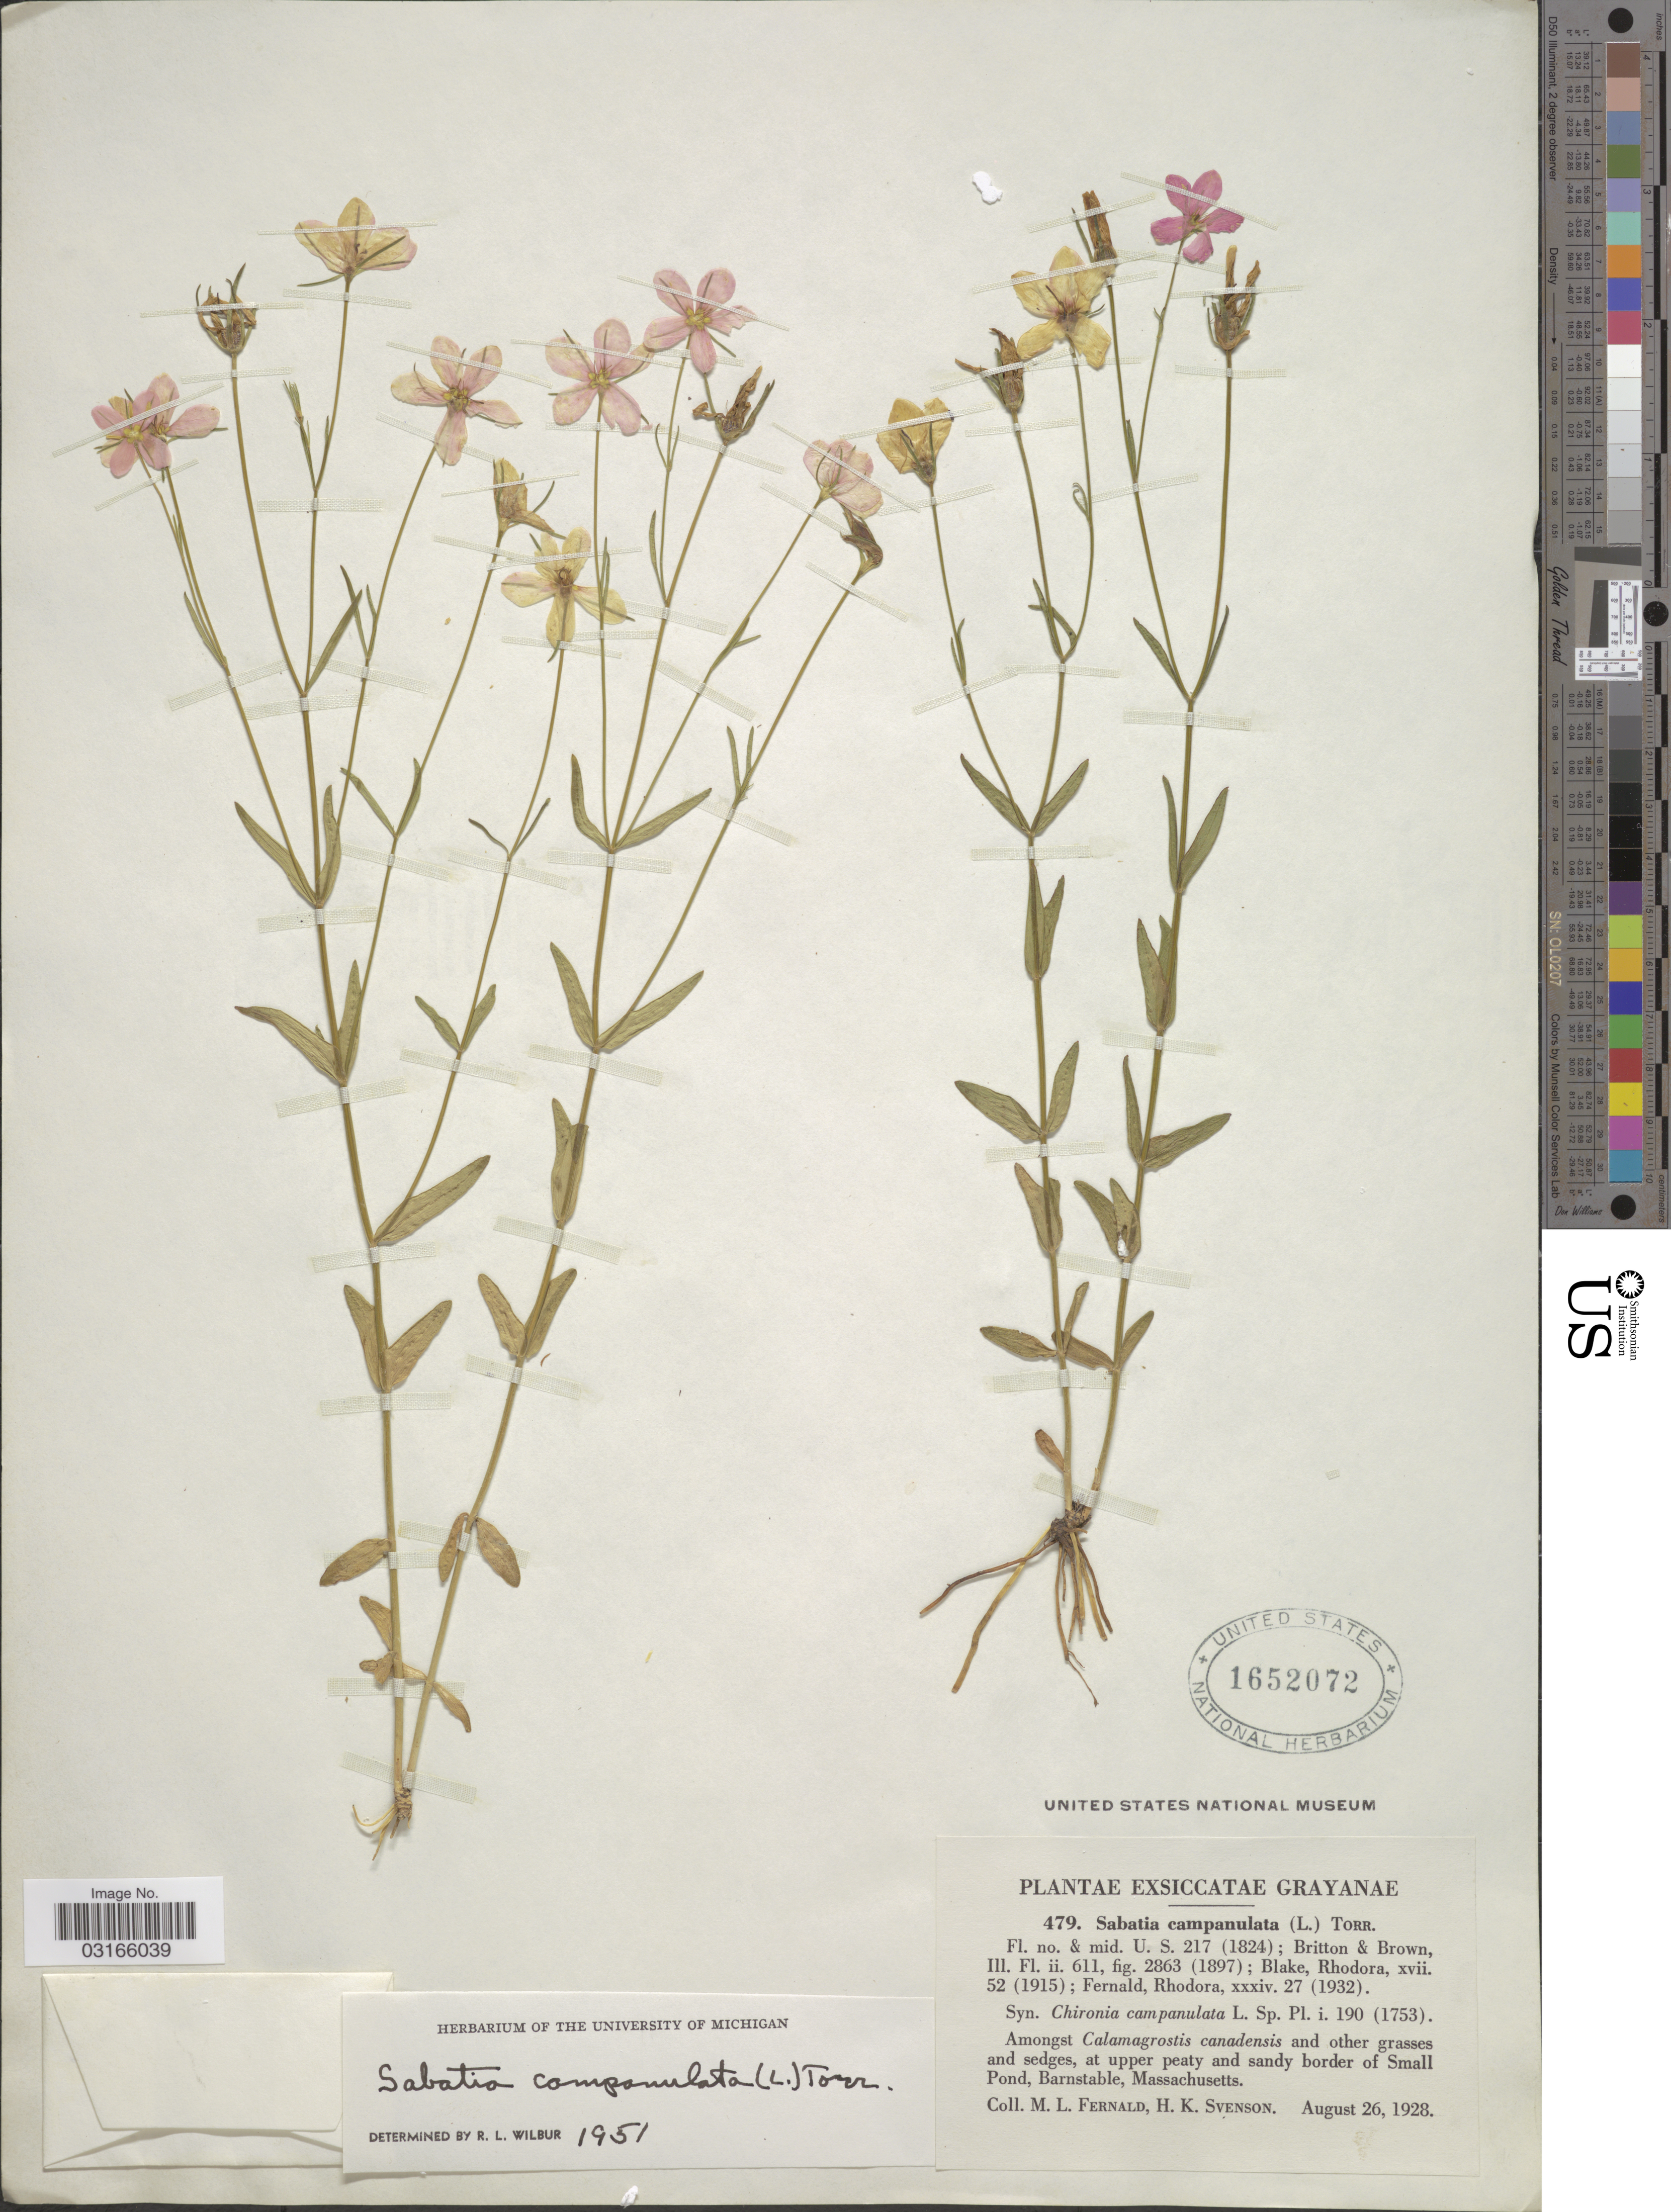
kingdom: Plantae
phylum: Tracheophyta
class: Magnoliopsida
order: Gentianales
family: Gentianaceae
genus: Sabatia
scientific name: Sabatia campanulata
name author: (L.) Torr.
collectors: M. L. Fernald & H. K. Svenson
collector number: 479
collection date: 1928-08-26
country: United States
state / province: Massachusetts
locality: At upper peaty and sandy border of Small Pond, Barnstable.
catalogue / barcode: US 1652072